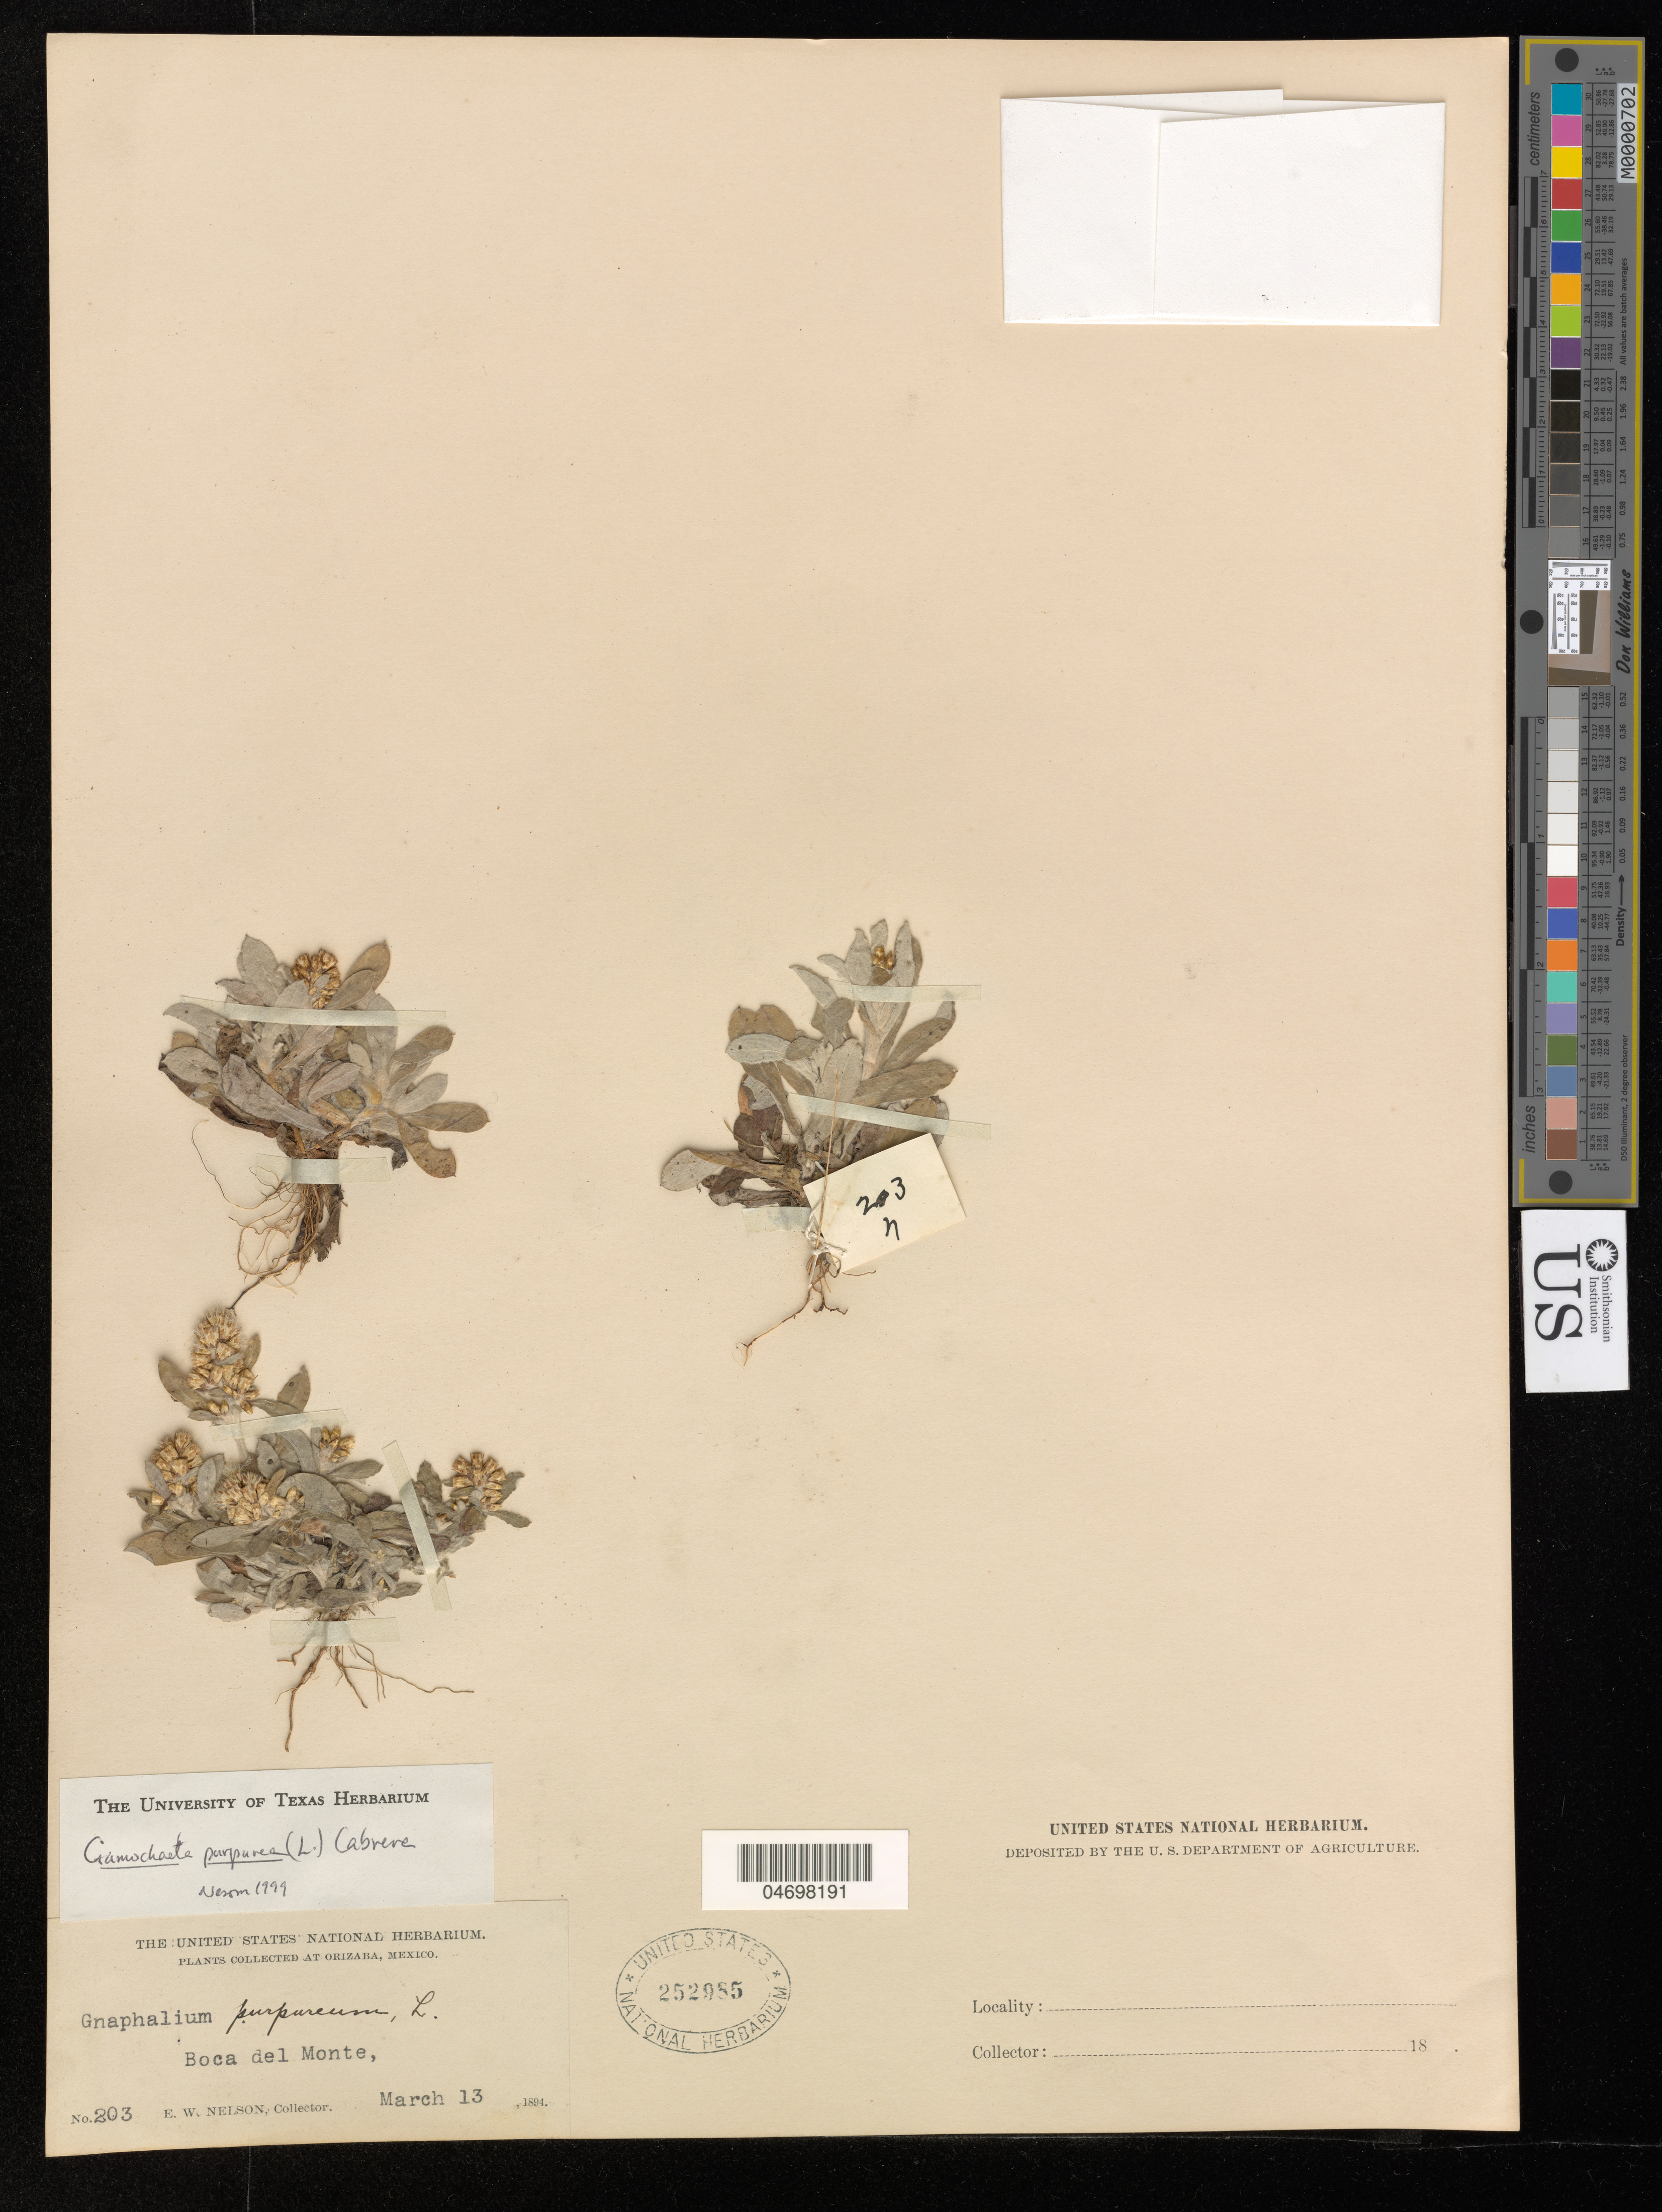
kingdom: Plantae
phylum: Tracheophyta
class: Magnoliopsida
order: Asterales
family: Asteraceae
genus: Gamochaeta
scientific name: Gamochaeta purpurea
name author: (L.) Cabrera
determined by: Nesom, G.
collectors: E. W. Nelson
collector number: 203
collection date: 1894-03-13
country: Mexico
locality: Orizaba. Vera Cruz. Boca del Monte.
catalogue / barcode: US 252985